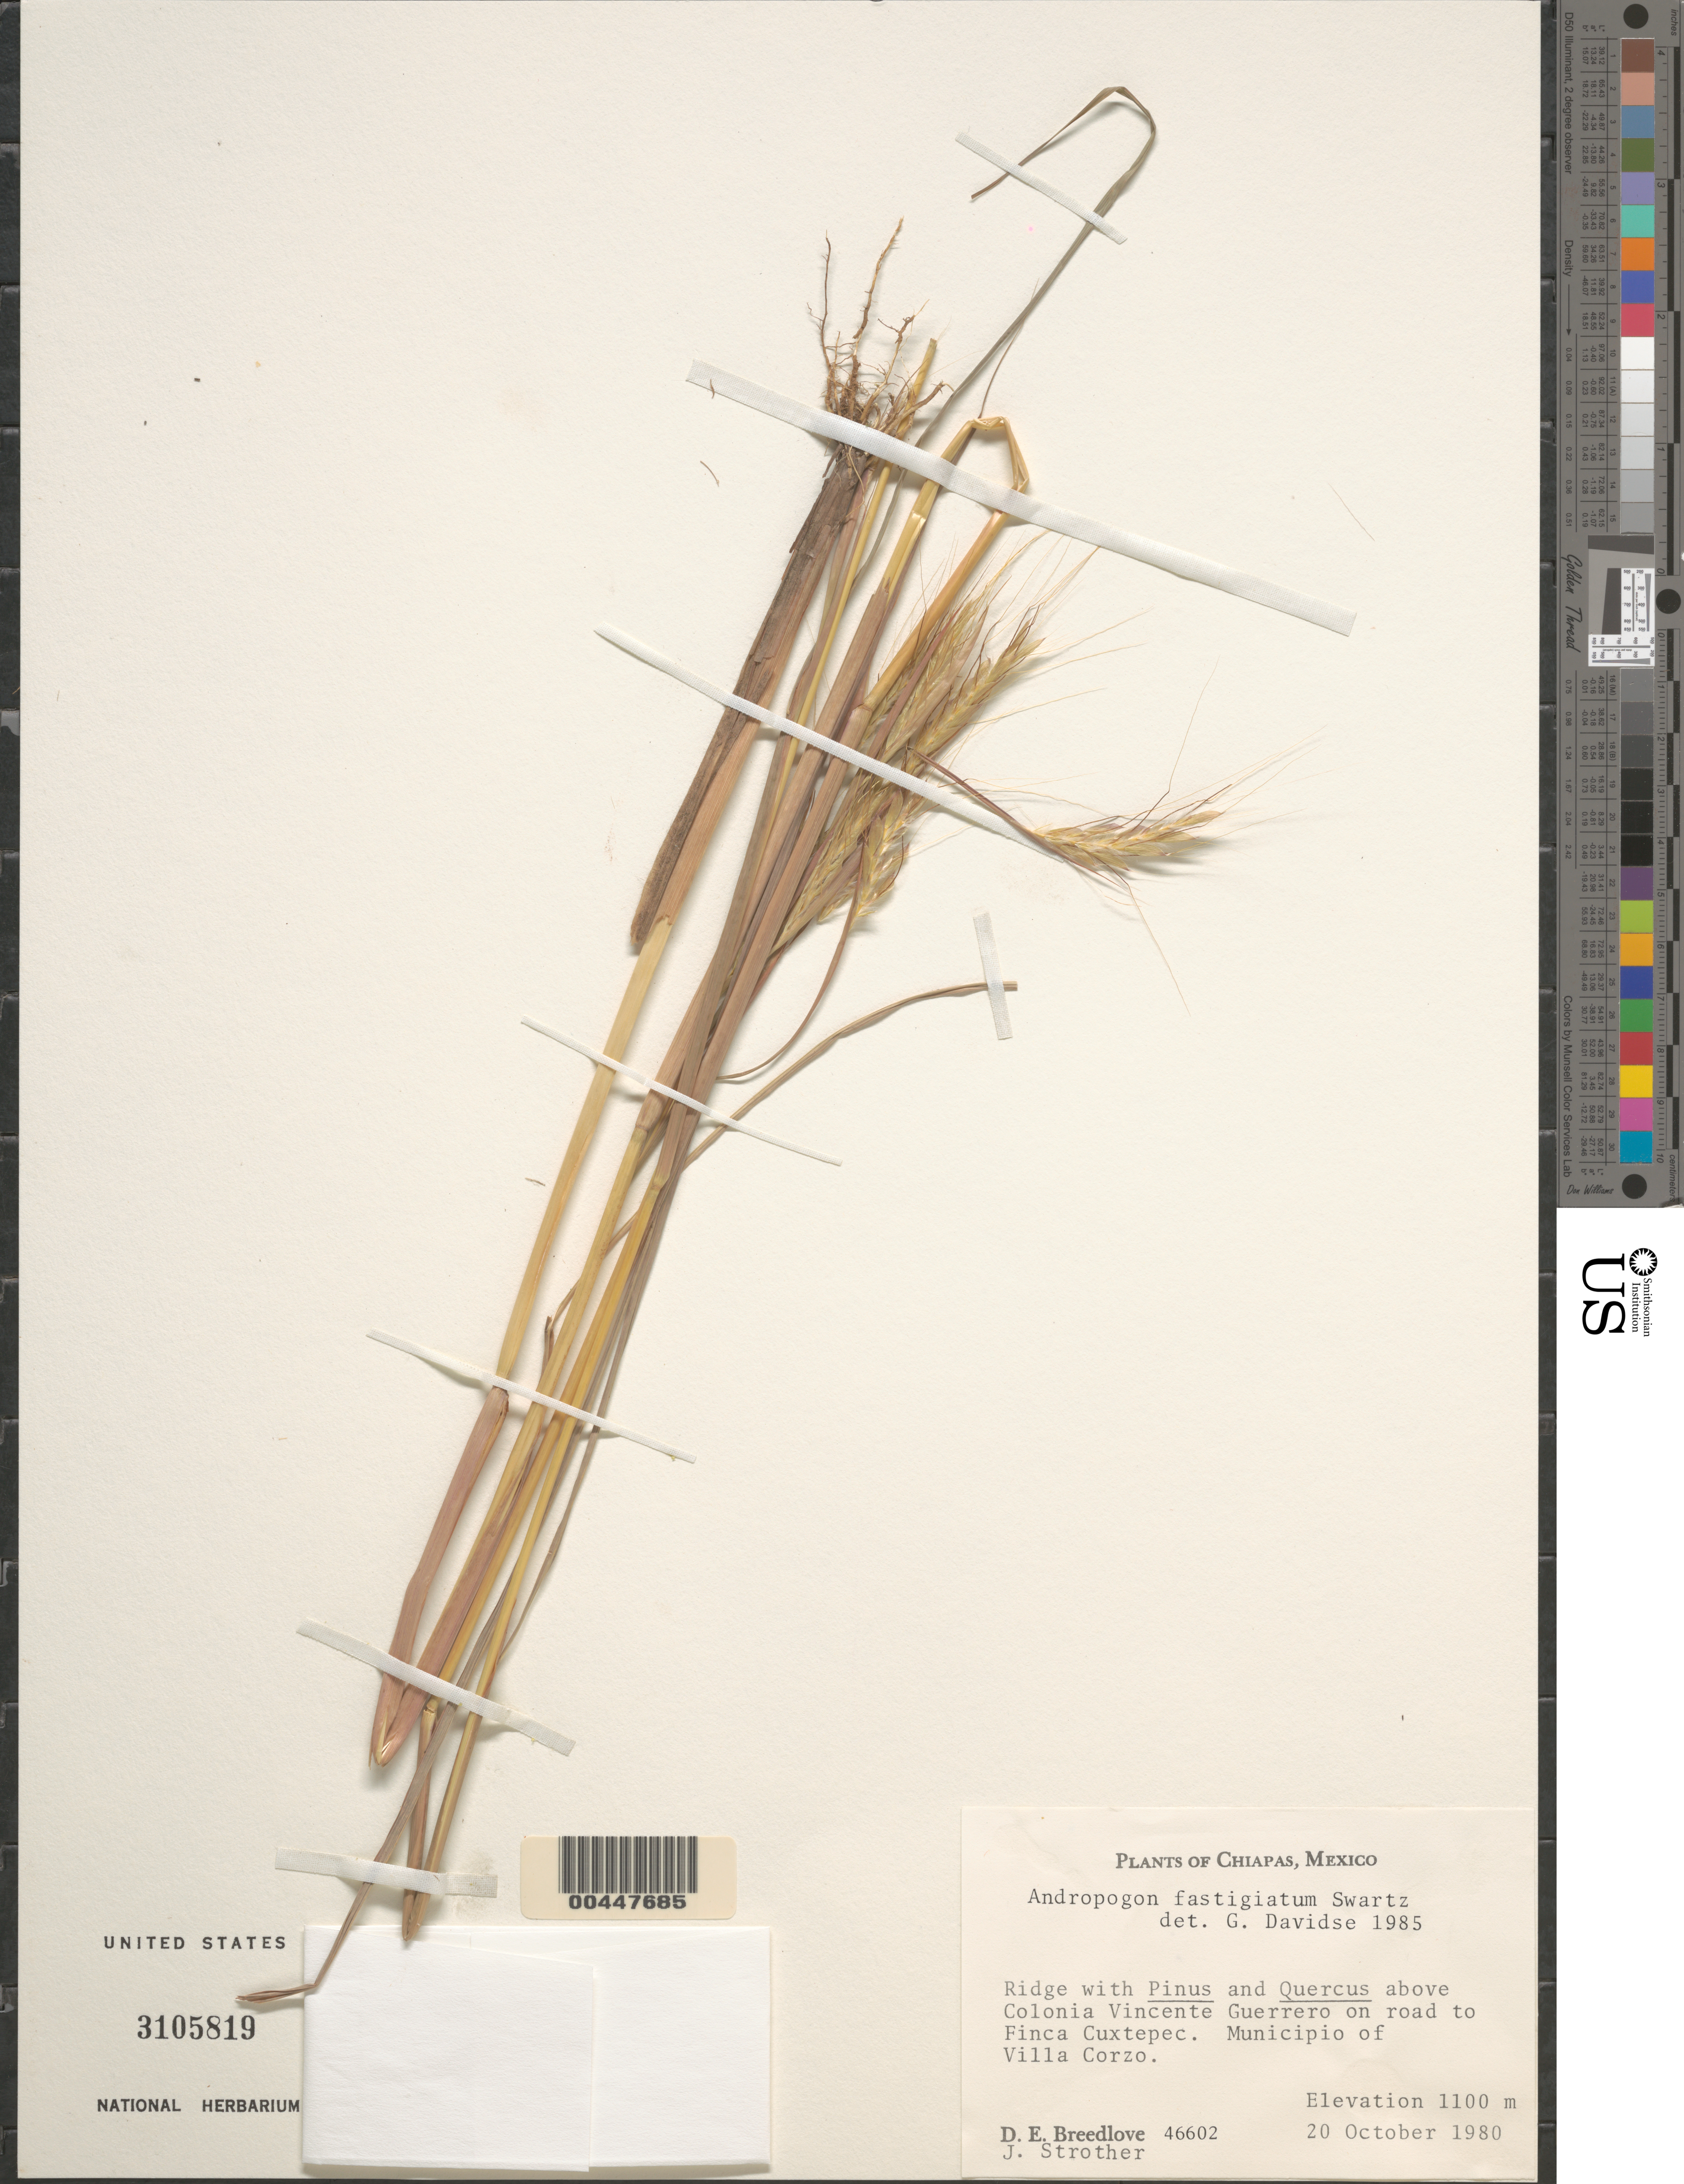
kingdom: Plantae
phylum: Tracheophyta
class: Liliopsida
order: Poales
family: Poaceae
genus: Andropogon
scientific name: Andropogon fastigiatus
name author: Sw.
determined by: Davidse, Gerrit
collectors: D. E. Breedlove & J. Strother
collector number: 46602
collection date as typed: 20 Oct 1980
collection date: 1980-10-20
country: Mexico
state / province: Chiapas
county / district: Villa Corzo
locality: Above Colonia Vincente Guerrero on rd to Finca Cuxtepec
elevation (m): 1100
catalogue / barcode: US 3105819